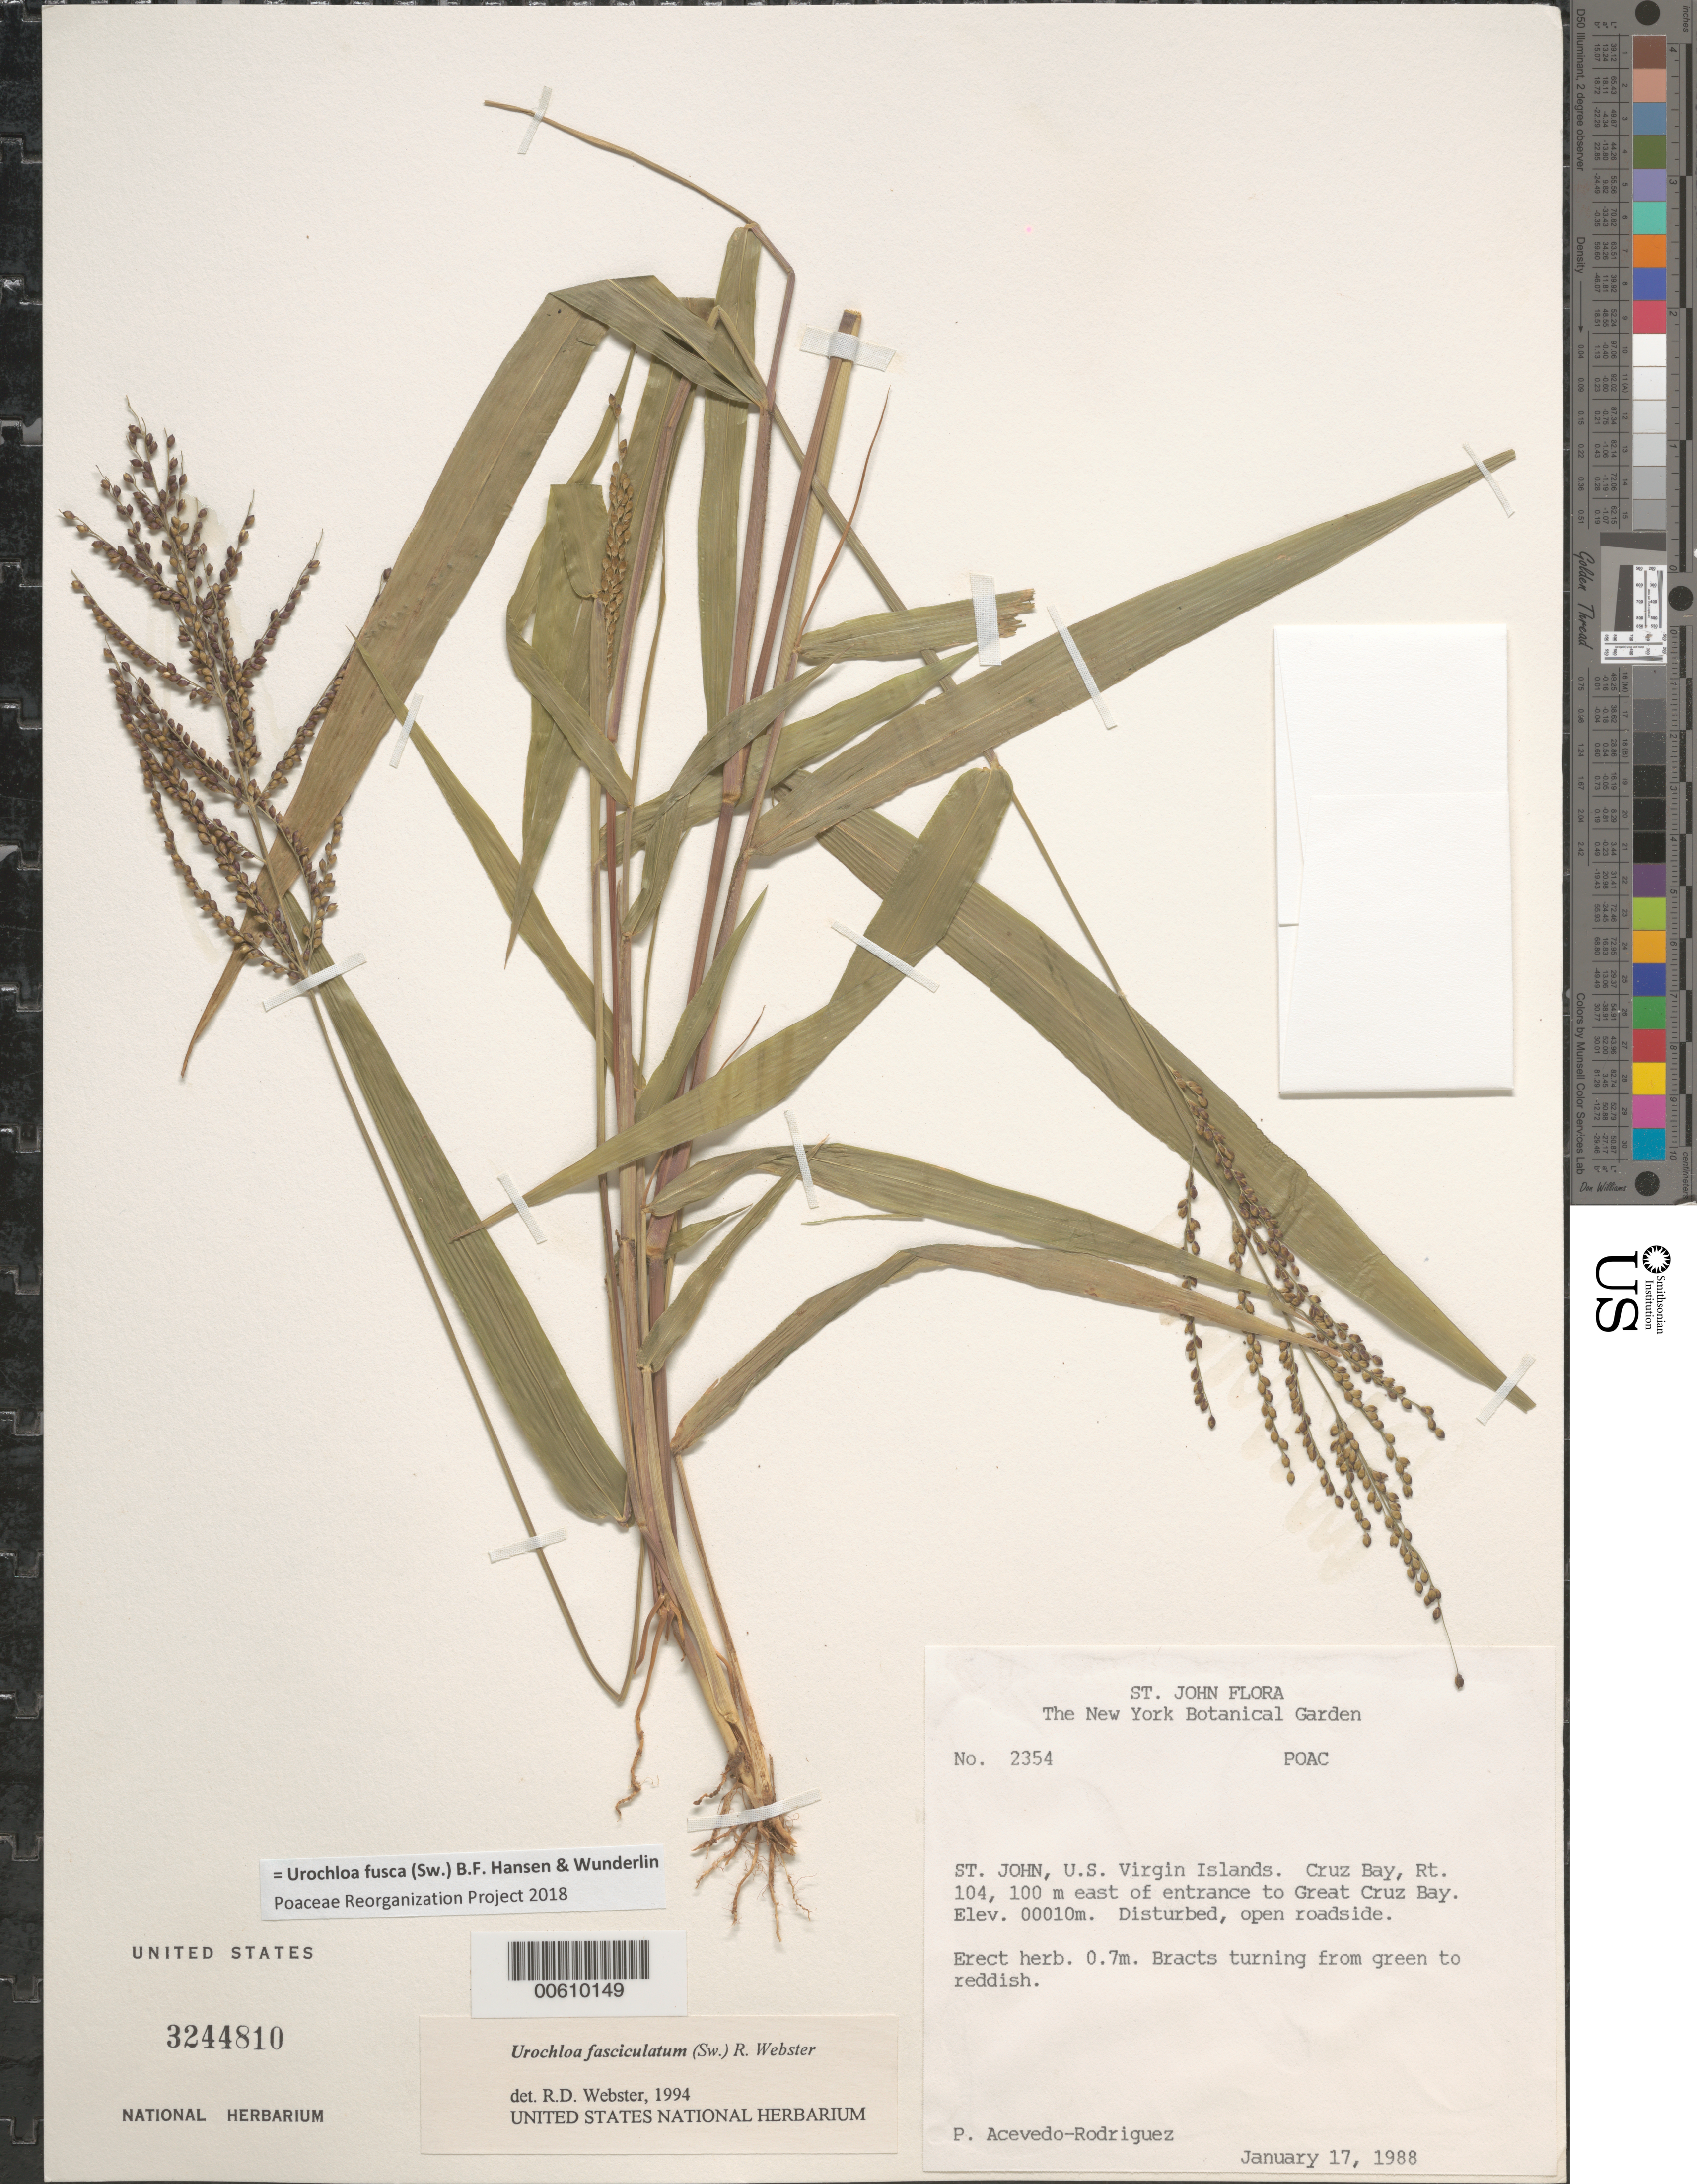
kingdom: Plantae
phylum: Tracheophyta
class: Liliopsida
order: Poales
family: Poaceae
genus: Urochloa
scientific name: Urochloa fasciculata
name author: (Sw.) R.D. Webster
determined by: Webster, Robert D.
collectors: P. Acevedo-Rodr., A. Reilly & J. Stone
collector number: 2354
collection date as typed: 17 Jan 1988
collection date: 1988-01-17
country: U.S. Virgin Islands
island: St. John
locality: Cruz Bay Quarter; Rt. 104, 100 m east of entrance to Great Cruz Bay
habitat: Disturbed, open roadside.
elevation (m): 10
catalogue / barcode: US 3244810